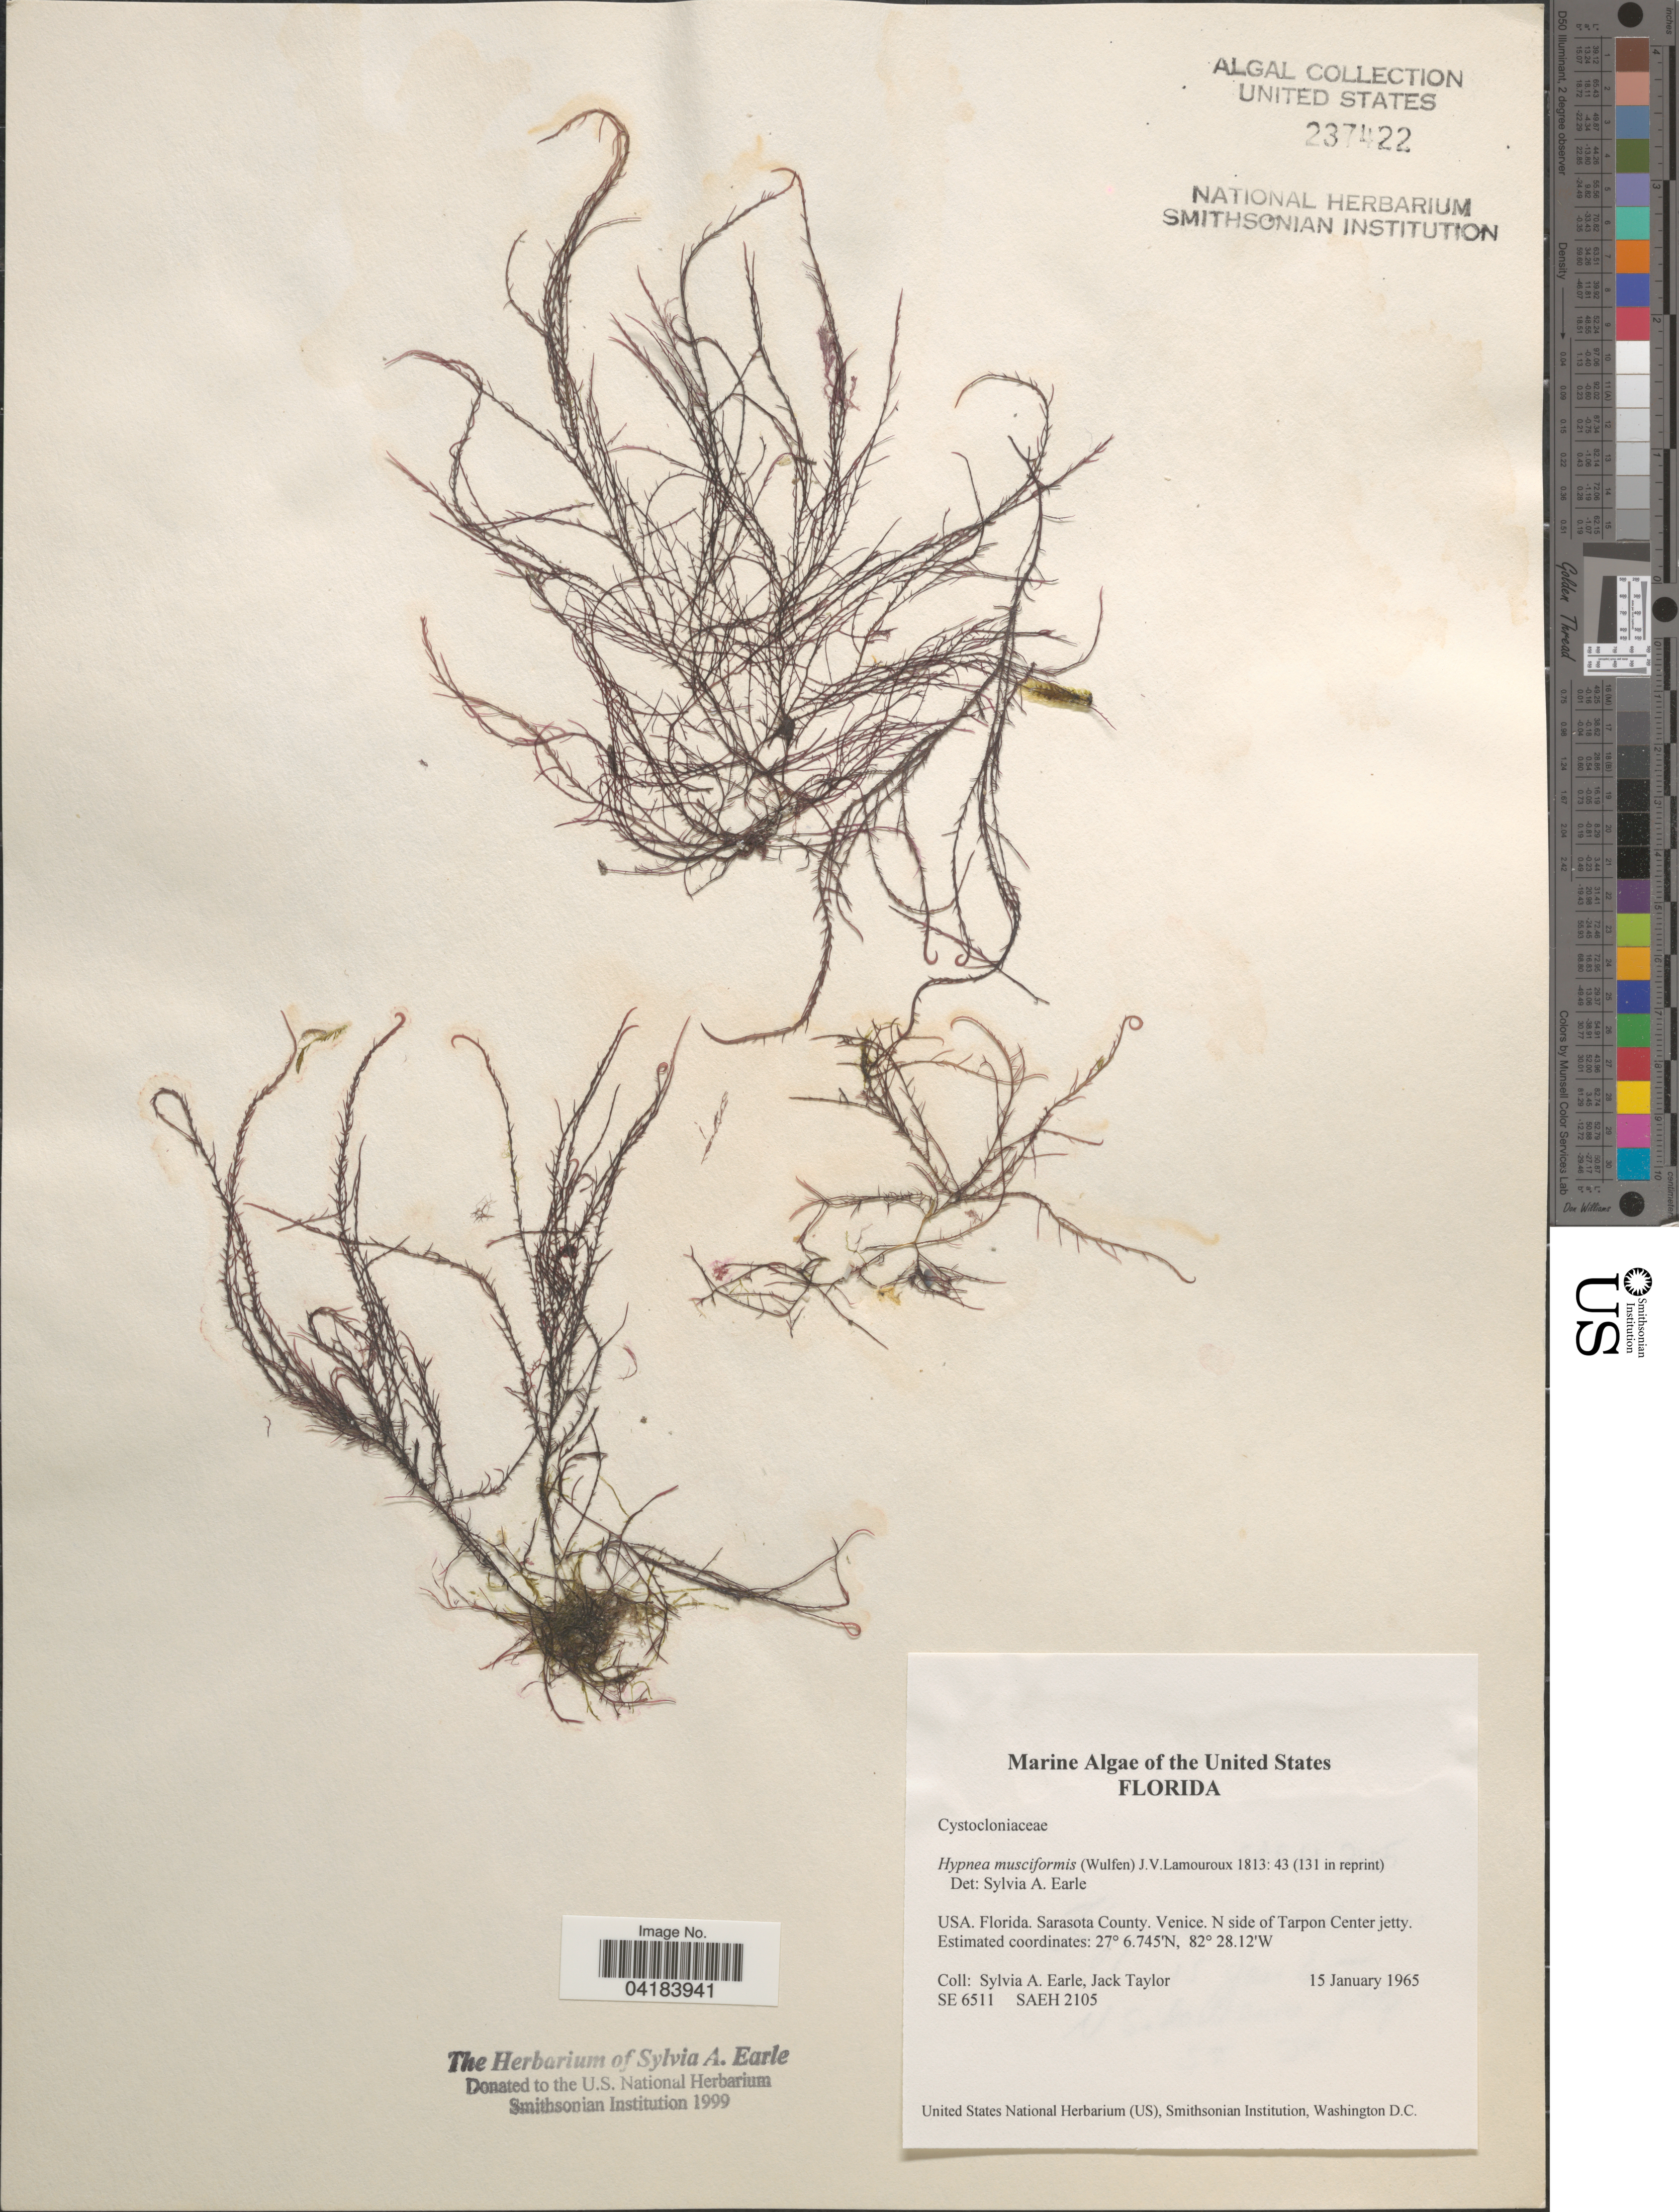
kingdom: Plantae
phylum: Rhodophyta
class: Florideophyceae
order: Gigartinales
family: Cystocloniaceae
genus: Hypnea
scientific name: Hypnea musciformis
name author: (Wulfen) J.V.Lamouroux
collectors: S. A. Earle & J. Taylor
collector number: SE6511/SAEH2105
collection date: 1965-01-15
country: United States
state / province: Florida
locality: Sarasota County. Venice. N side of Tarpon Center jetty.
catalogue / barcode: US 237422